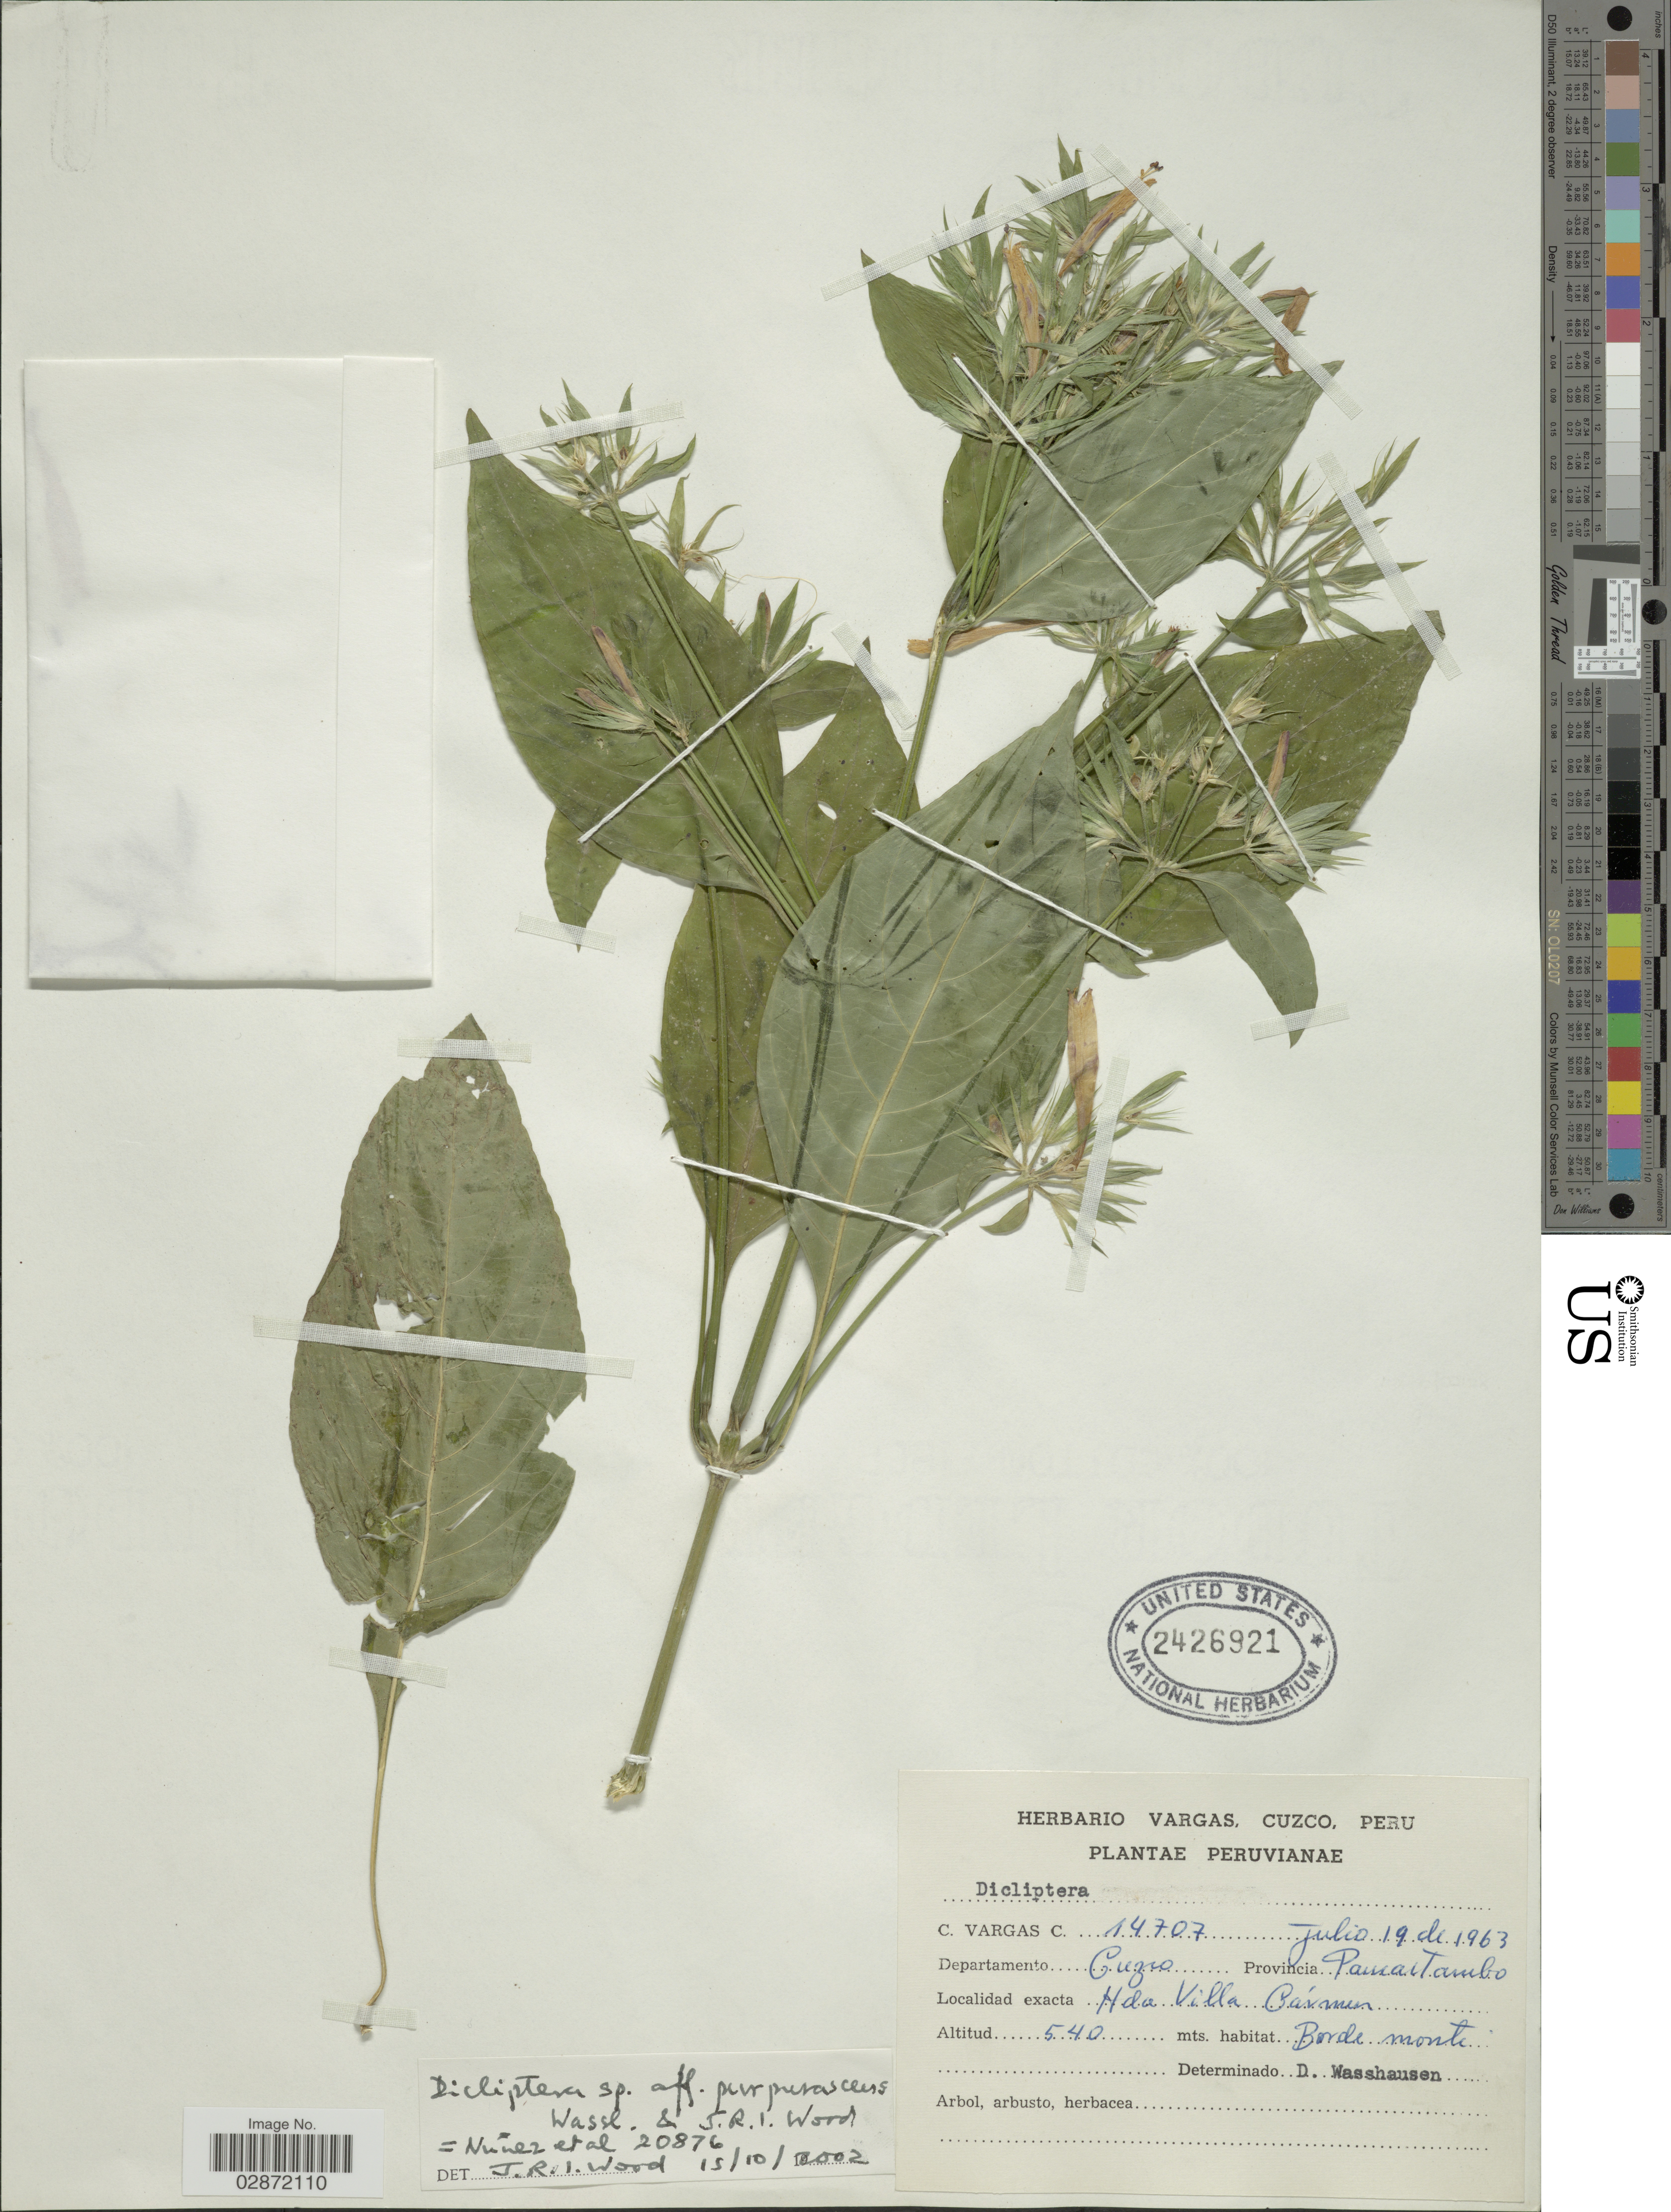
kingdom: Plantae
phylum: Tracheophyta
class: Magnoliopsida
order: Lamiales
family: Acanthaceae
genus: Dicliptera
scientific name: Dicliptera purpurascens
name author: Wassh. & J.R.I. Wood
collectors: C. Vargas Calderón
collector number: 14707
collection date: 1963-07-19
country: Peru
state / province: Cusco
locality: Departamento Cuzco. Provincia Paucartambo. Hda Villa Cármen.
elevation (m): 540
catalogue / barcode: US 2426921